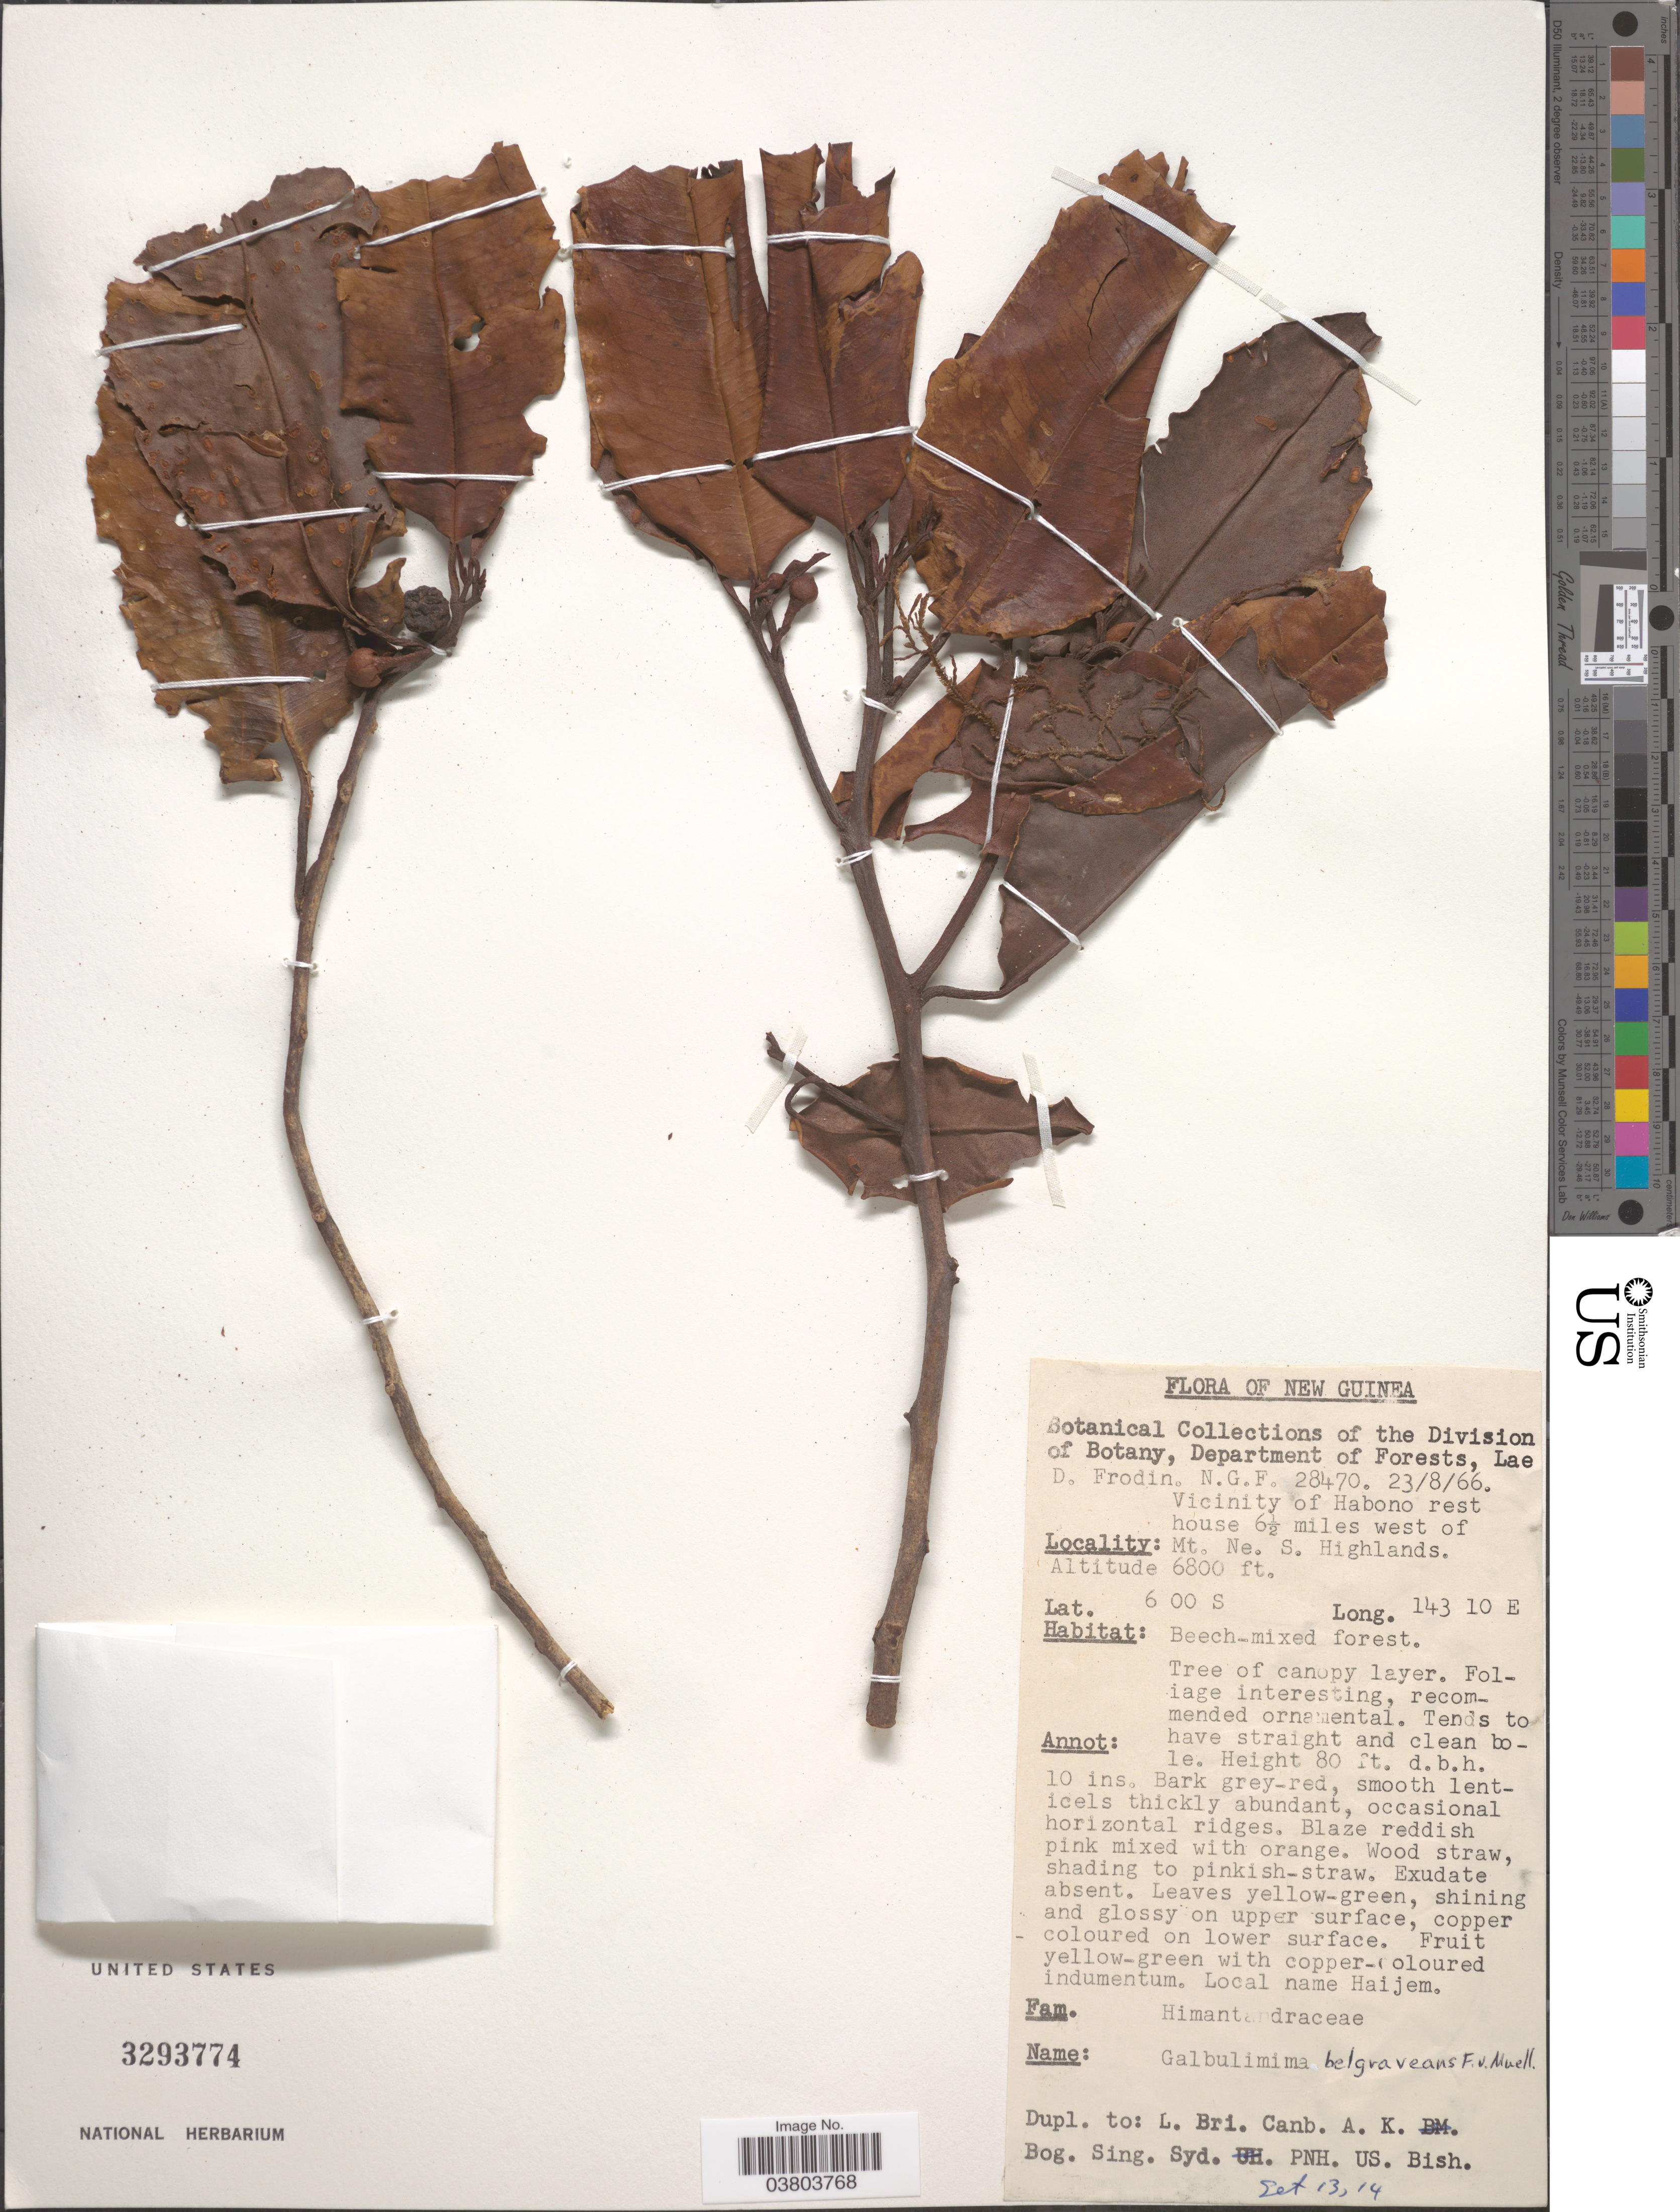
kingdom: Plantae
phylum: Tracheophyta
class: Magnoliopsida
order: Magnoliales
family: Himantandraceae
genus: Galbulimima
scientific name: Galbulimima belgraveana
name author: (F. Muell.) Sprague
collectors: D. G. Frodin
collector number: NGF 28470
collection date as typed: Transcribed d/m/y: 23/8/66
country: Papua New Guinea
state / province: Southern Highlands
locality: New Guinea. Vicinity of Habono rest house 6½ miles west of Mt. Ne. S. Highlands.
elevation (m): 2073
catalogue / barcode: US 3293774